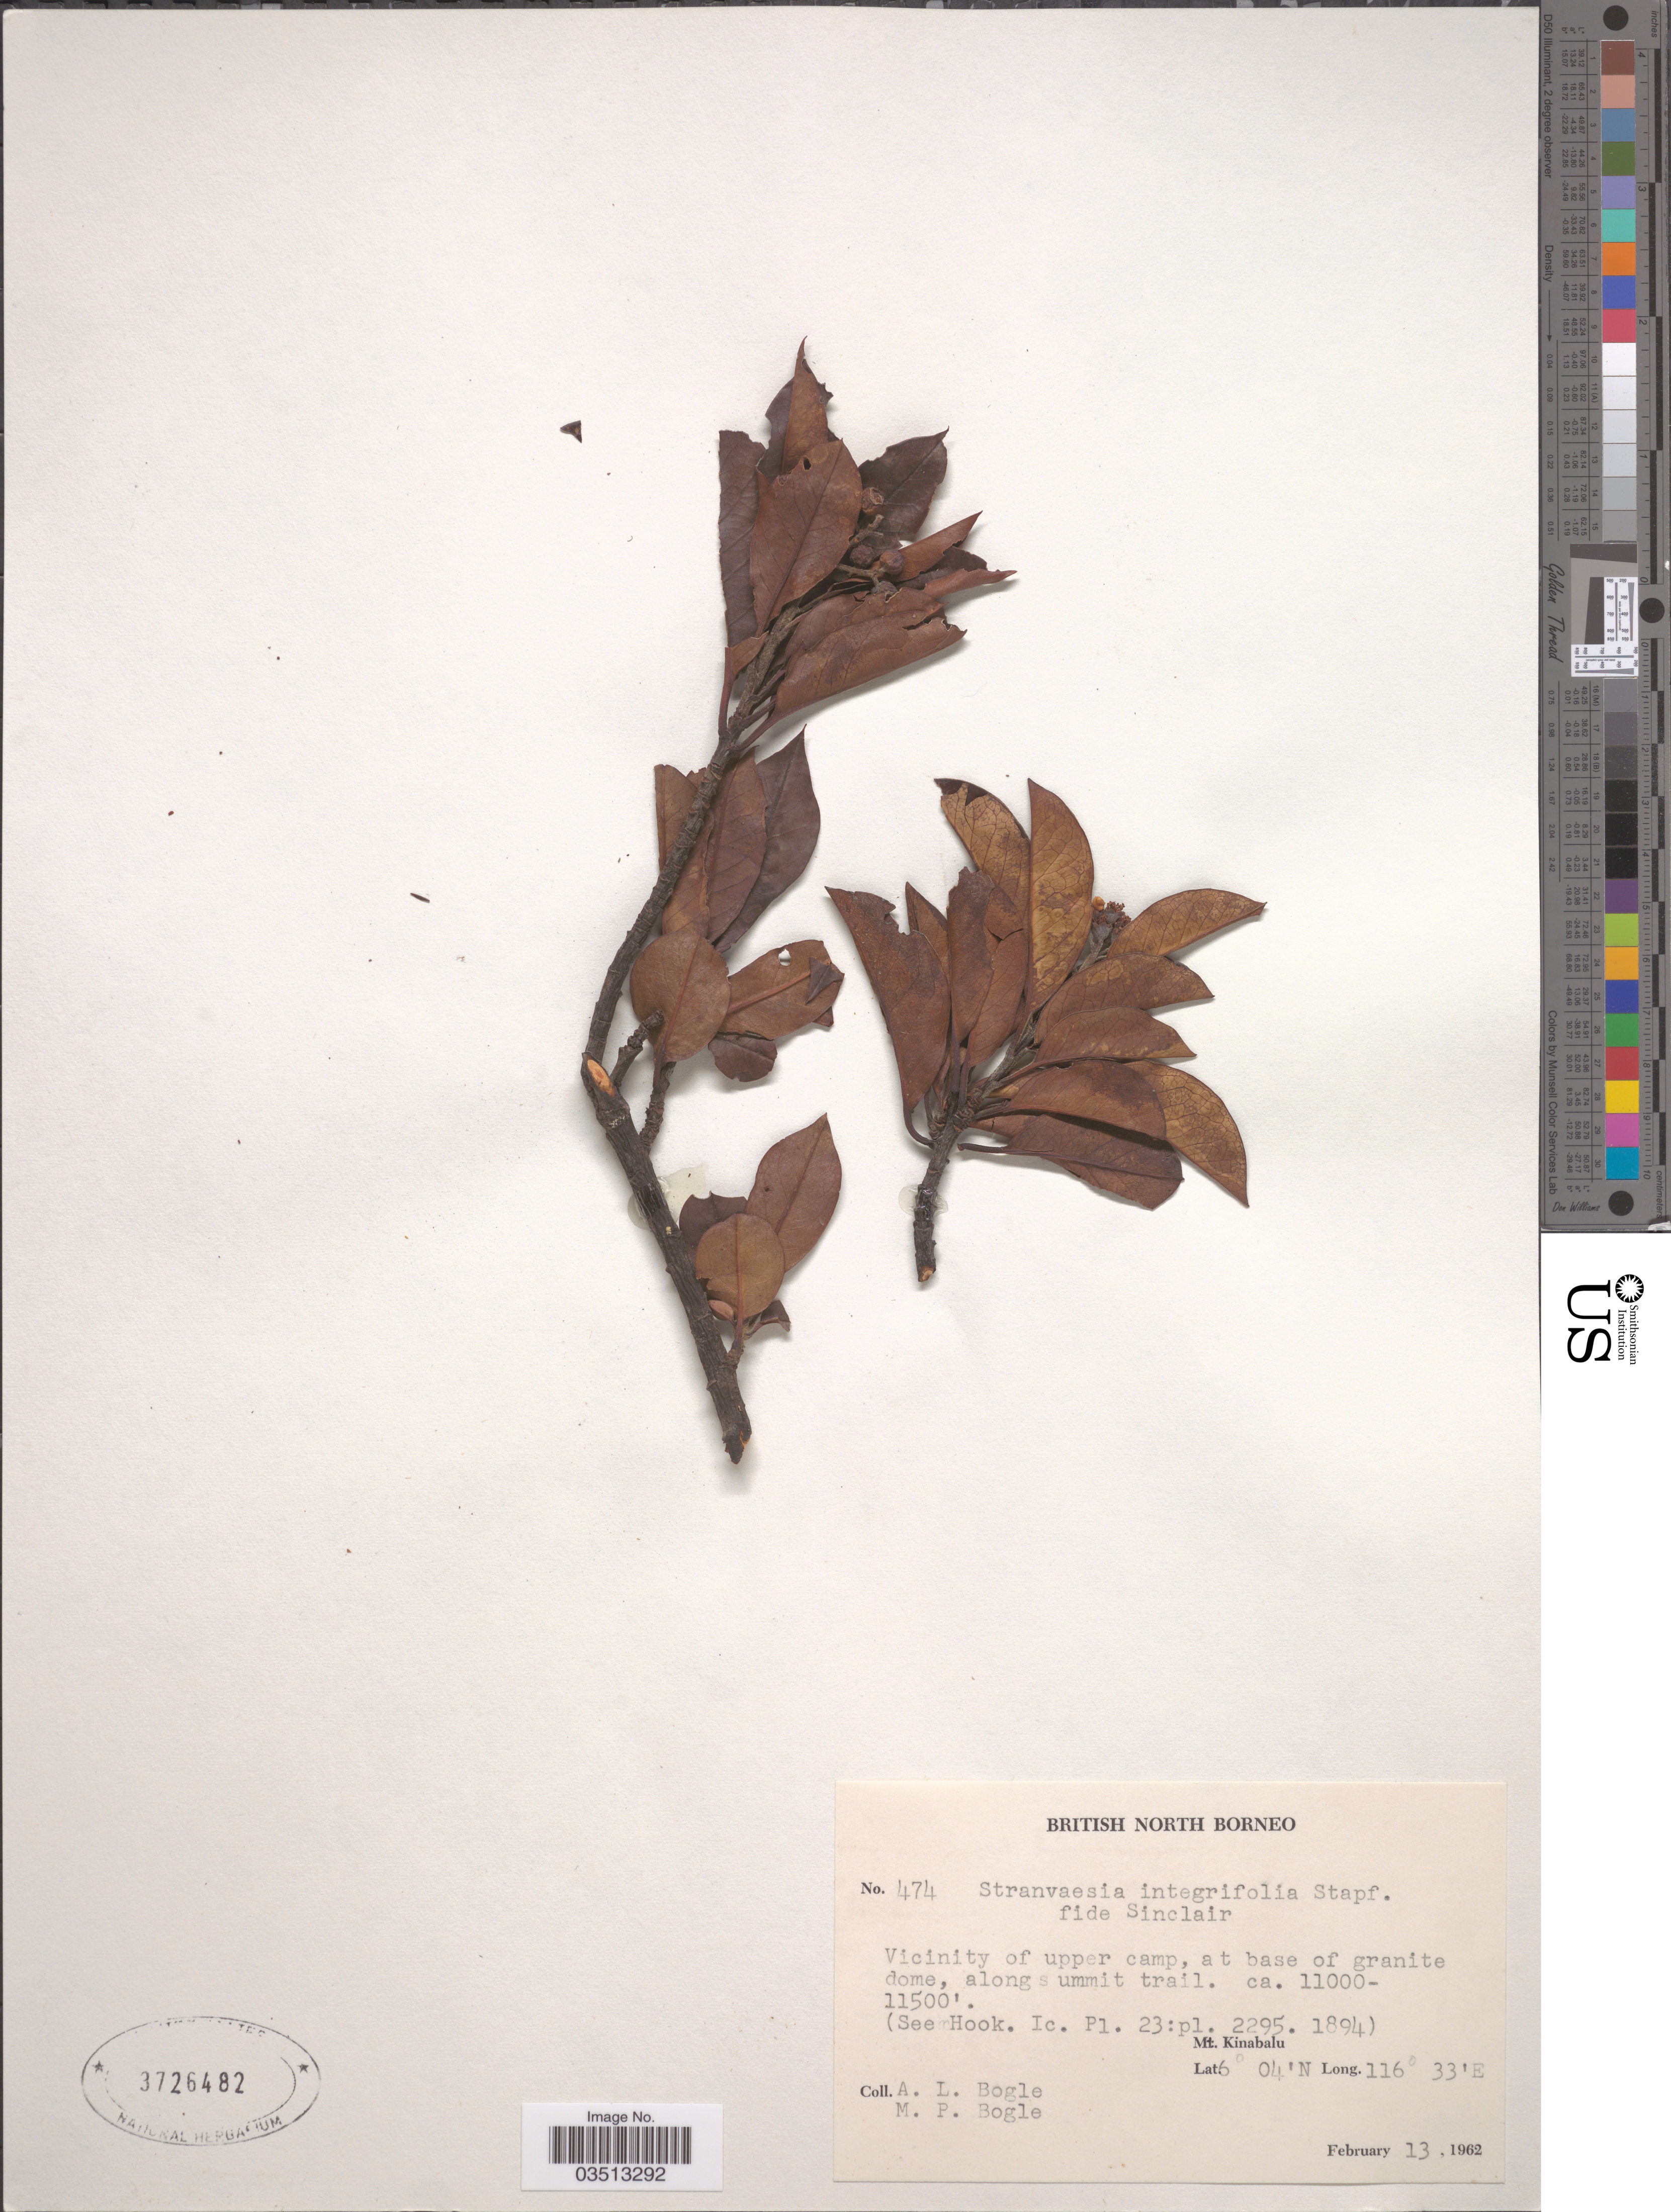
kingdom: Plantae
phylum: Tracheophyta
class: Magnoliopsida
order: Rosales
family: Rosaceae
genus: Stranvaesia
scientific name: Stranvaesia integrifolia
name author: Stapf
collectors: Bogle, A.L. & M. Bogle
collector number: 474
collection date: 1962-02-13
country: Malaysia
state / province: Sabah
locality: British North Borneo. Vicinity of upper camp, at base of granite dome, along summit trail. Mt. Kinabalu.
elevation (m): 3353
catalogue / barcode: US 3726482